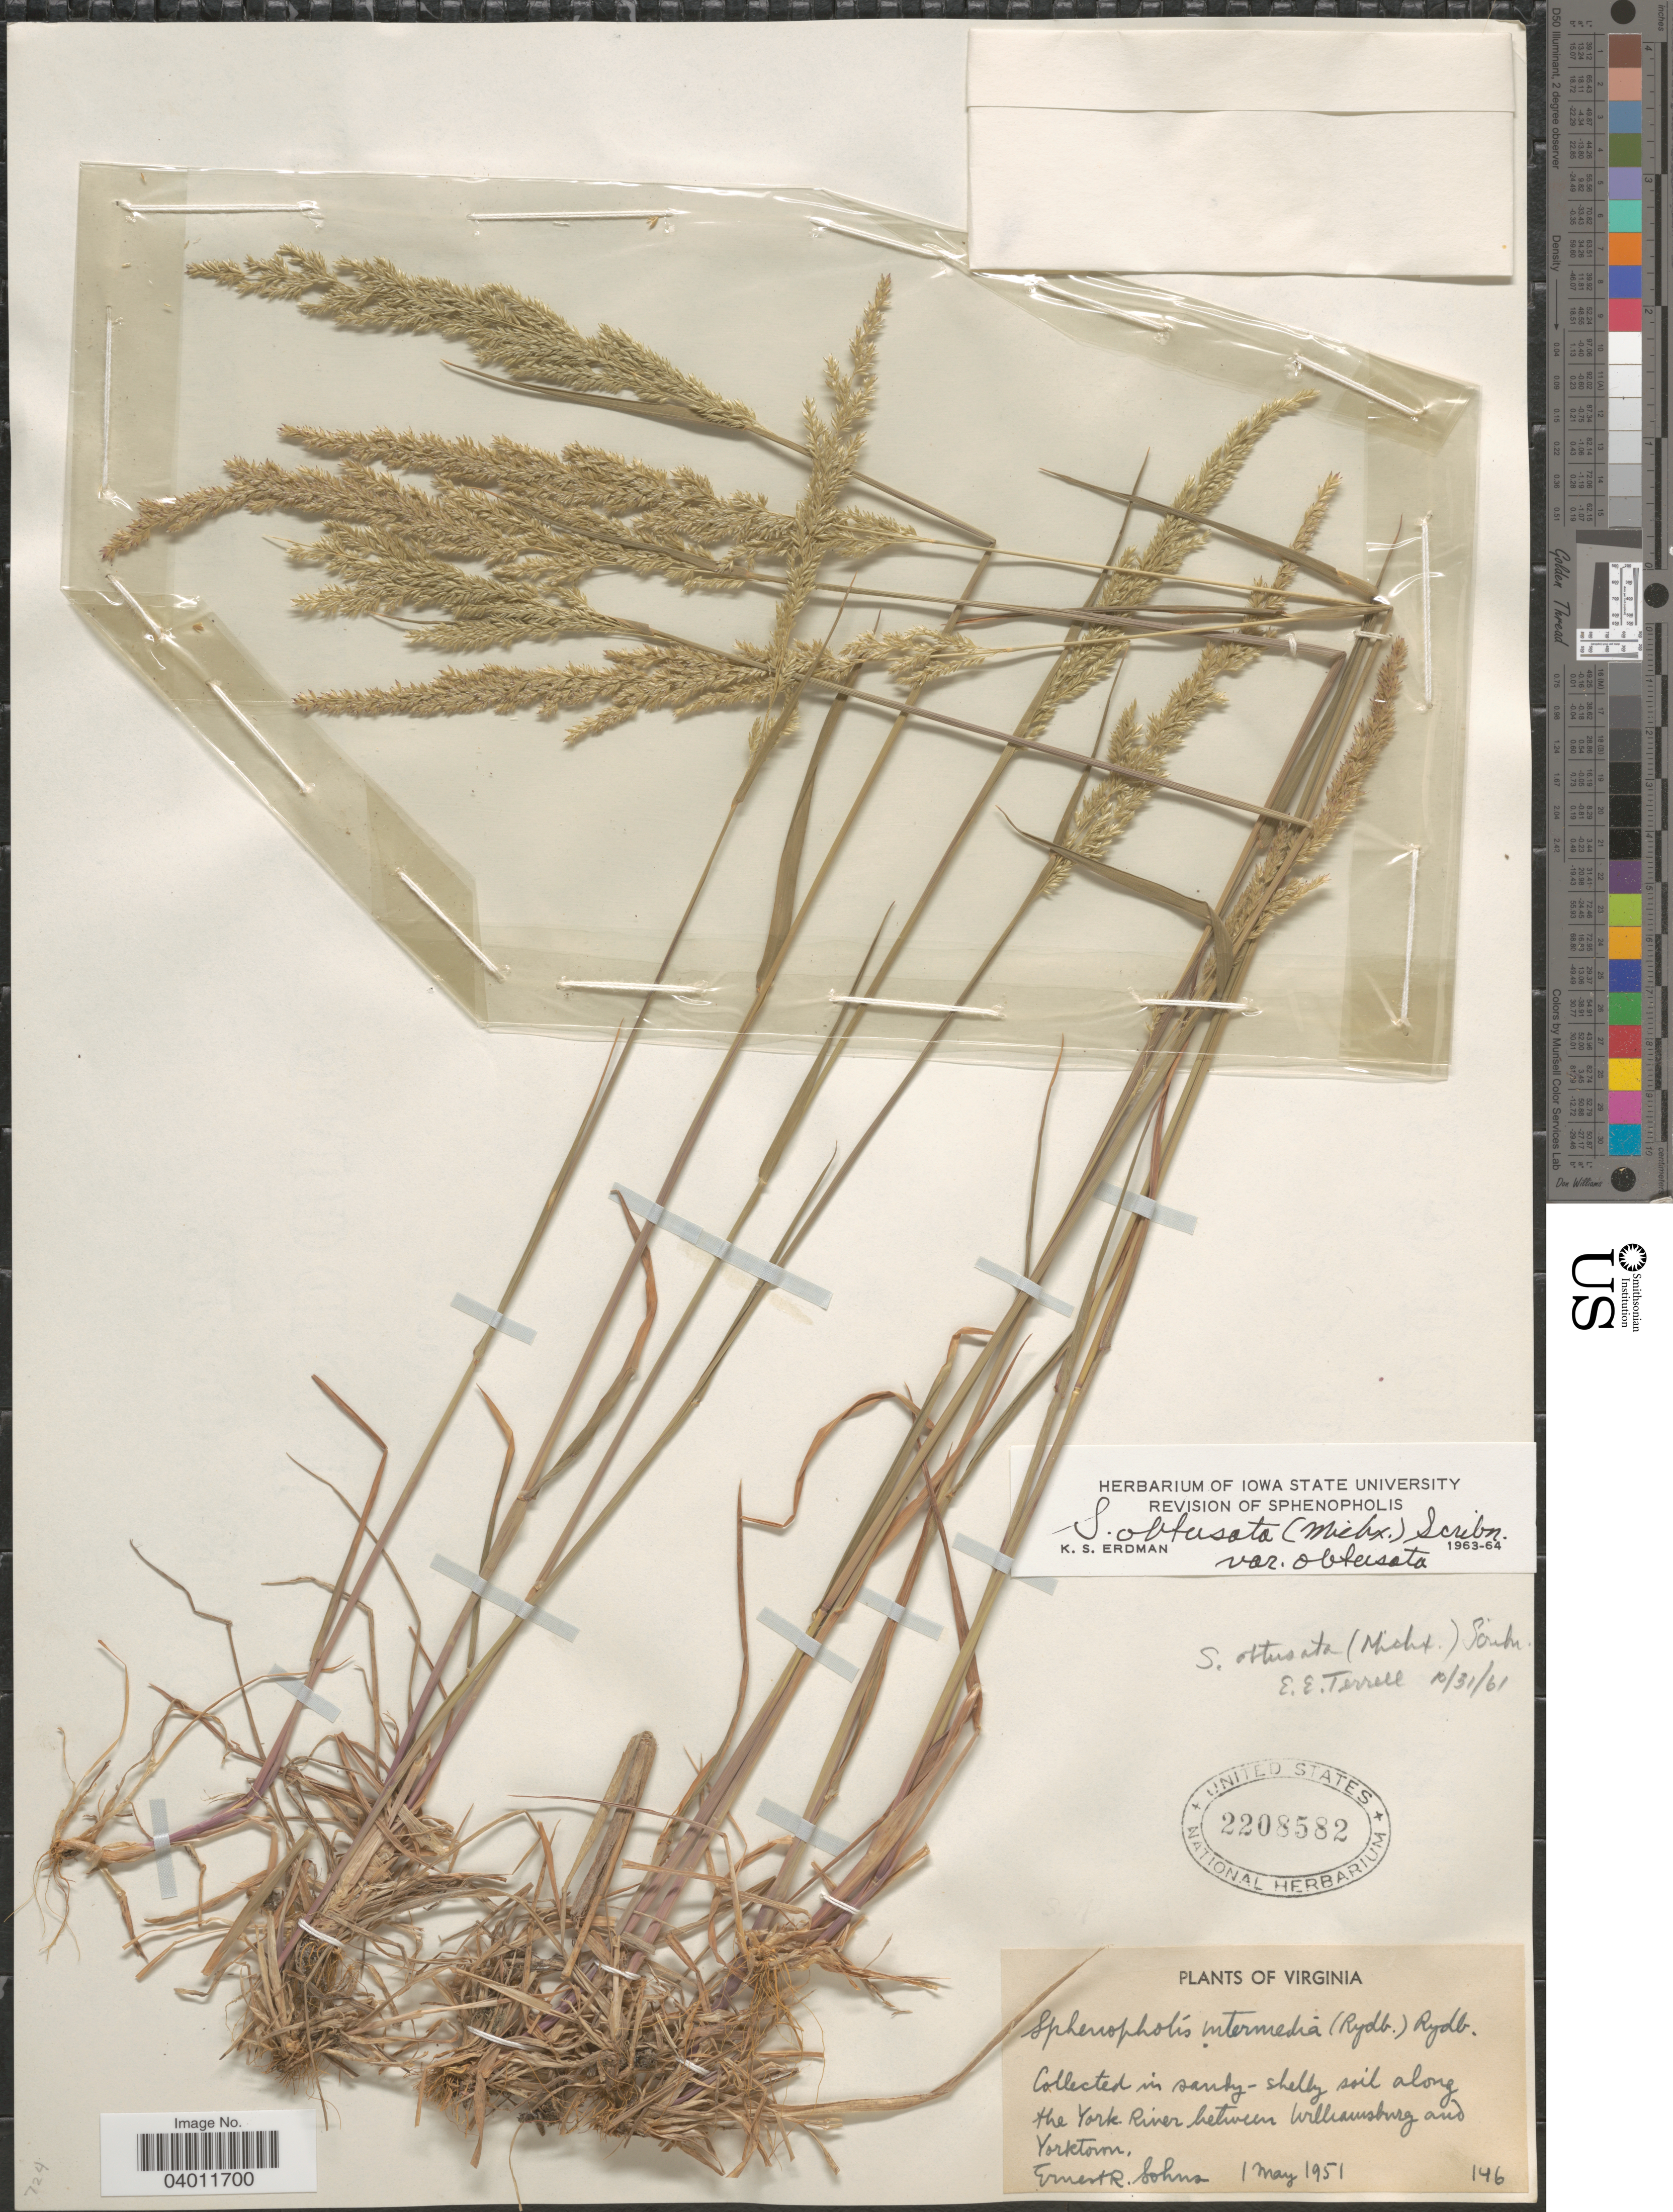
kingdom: Plantae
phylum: Tracheophyta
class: Liliopsida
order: Poales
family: Poaceae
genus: Sphenopholis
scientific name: Sphenopholis obtusata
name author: (Michx.) Scribn.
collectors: E. R. Sohns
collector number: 146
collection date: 1951-05-01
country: United States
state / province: Virginia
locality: In sandy-shelly soil along the York River between Williamsburg and Yorktown.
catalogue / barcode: US 2208582